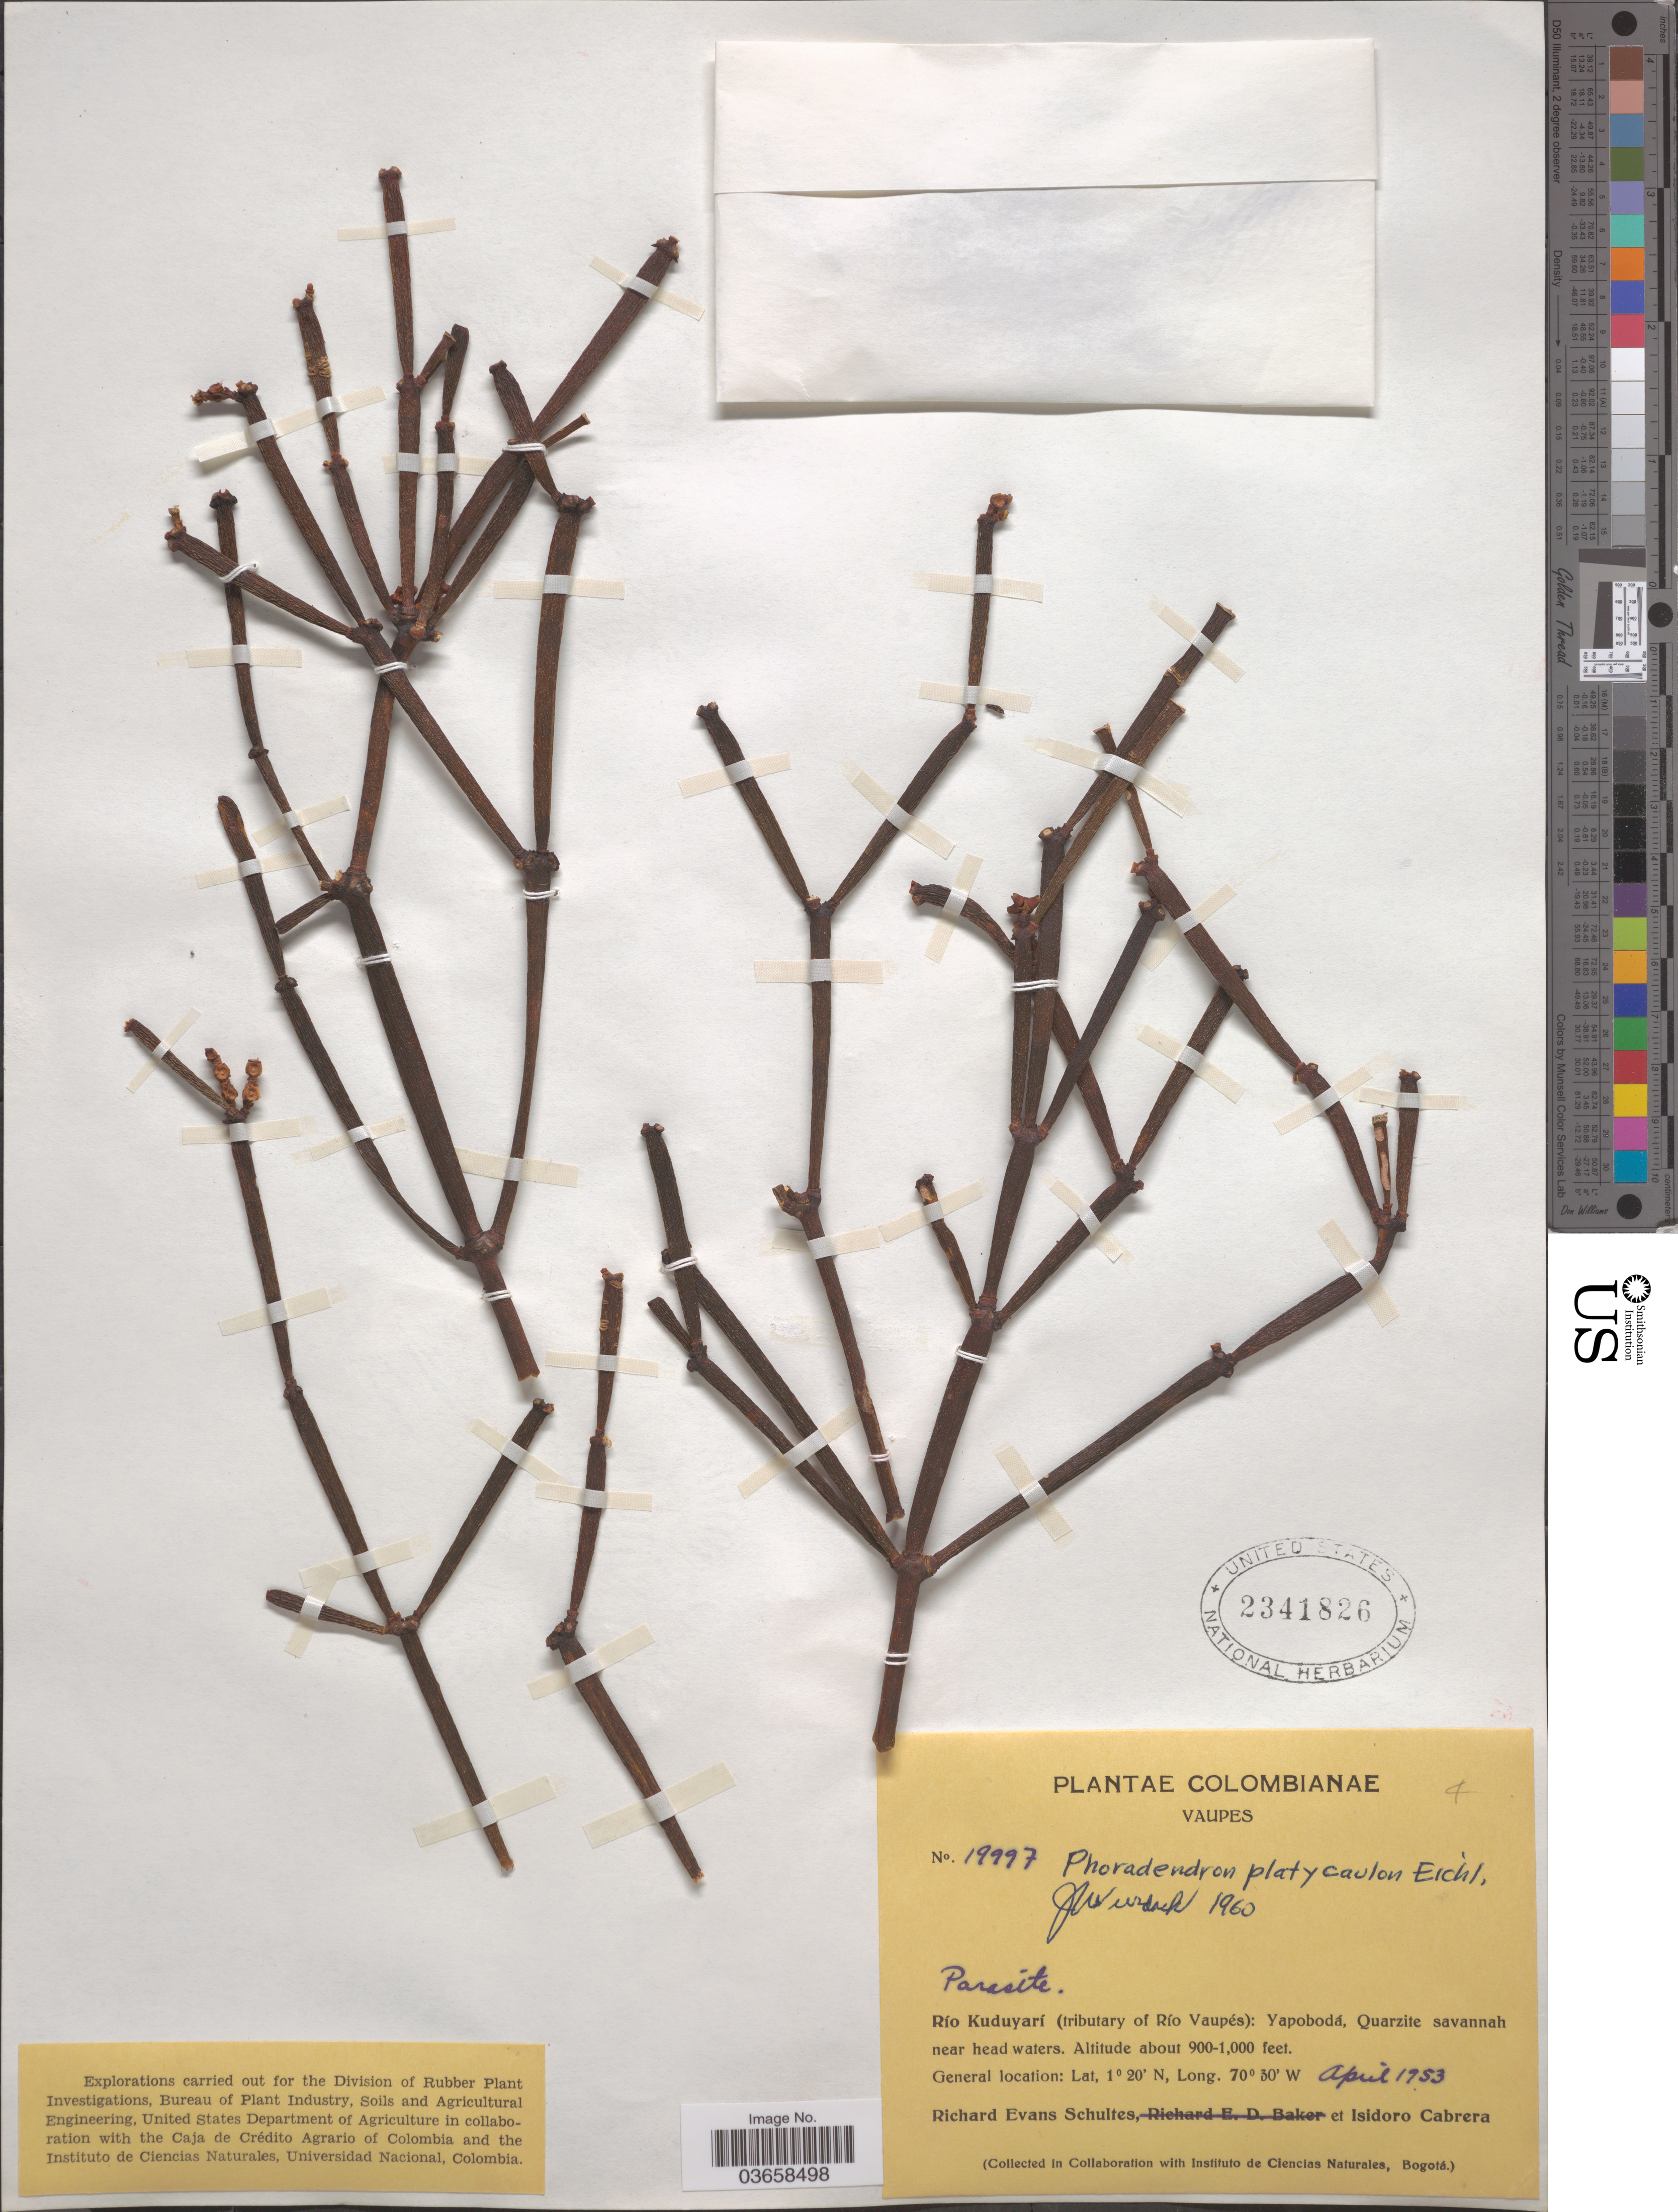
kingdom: Plantae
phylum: Tracheophyta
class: Magnoliopsida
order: Santalales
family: Viscaceae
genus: Phoradendron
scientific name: Phoradendron platycaulon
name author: Eichler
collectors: R. E. Schultes & I. Cabrera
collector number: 19997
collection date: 1953-04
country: Colombia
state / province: Vaupés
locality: Río Kuduyarí (tributary of Río Vaupés): Yapobodá, Quarzite savannah near head waters.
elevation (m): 274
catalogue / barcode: US 2341826